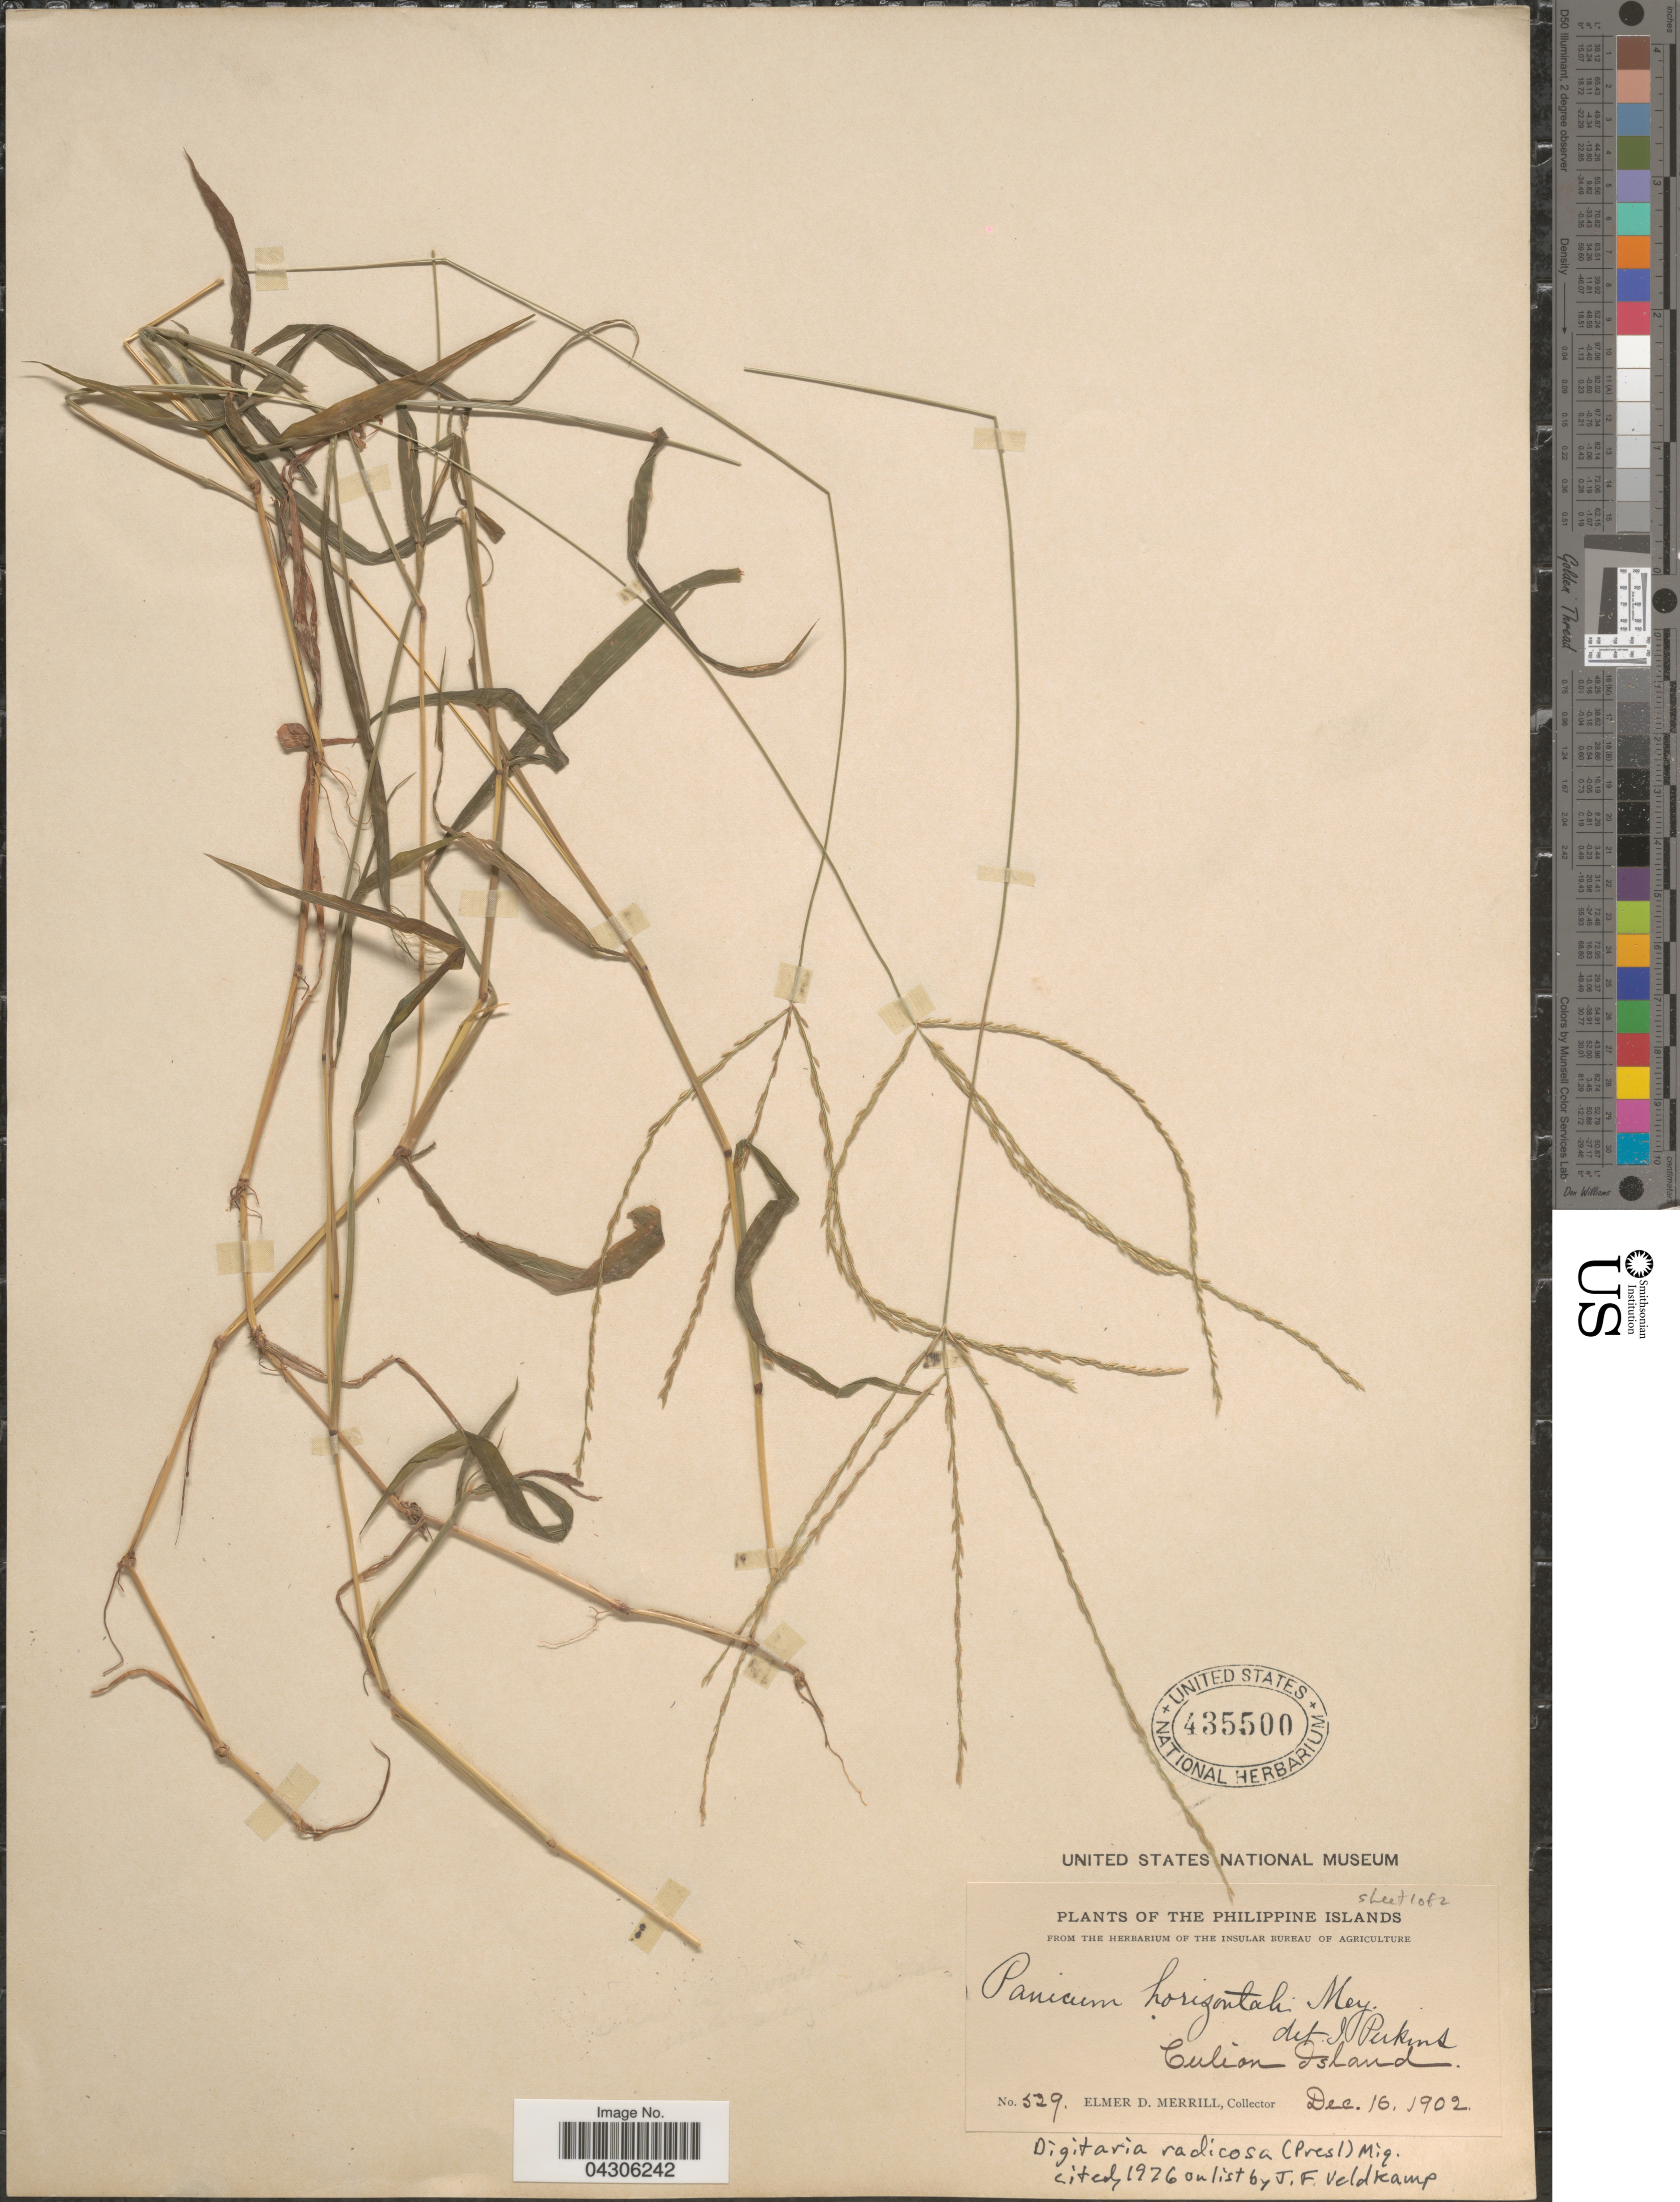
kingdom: Plantae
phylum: Tracheophyta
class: Liliopsida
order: Poales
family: Poaceae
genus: Digitaria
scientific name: Digitaria radicosa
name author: (J. Presl) Miq.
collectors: E. D. Merrill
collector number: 529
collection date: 1902-12-16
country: Philippines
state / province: Mimaropa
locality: Philippine Islands. Culion Island.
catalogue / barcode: US 435500